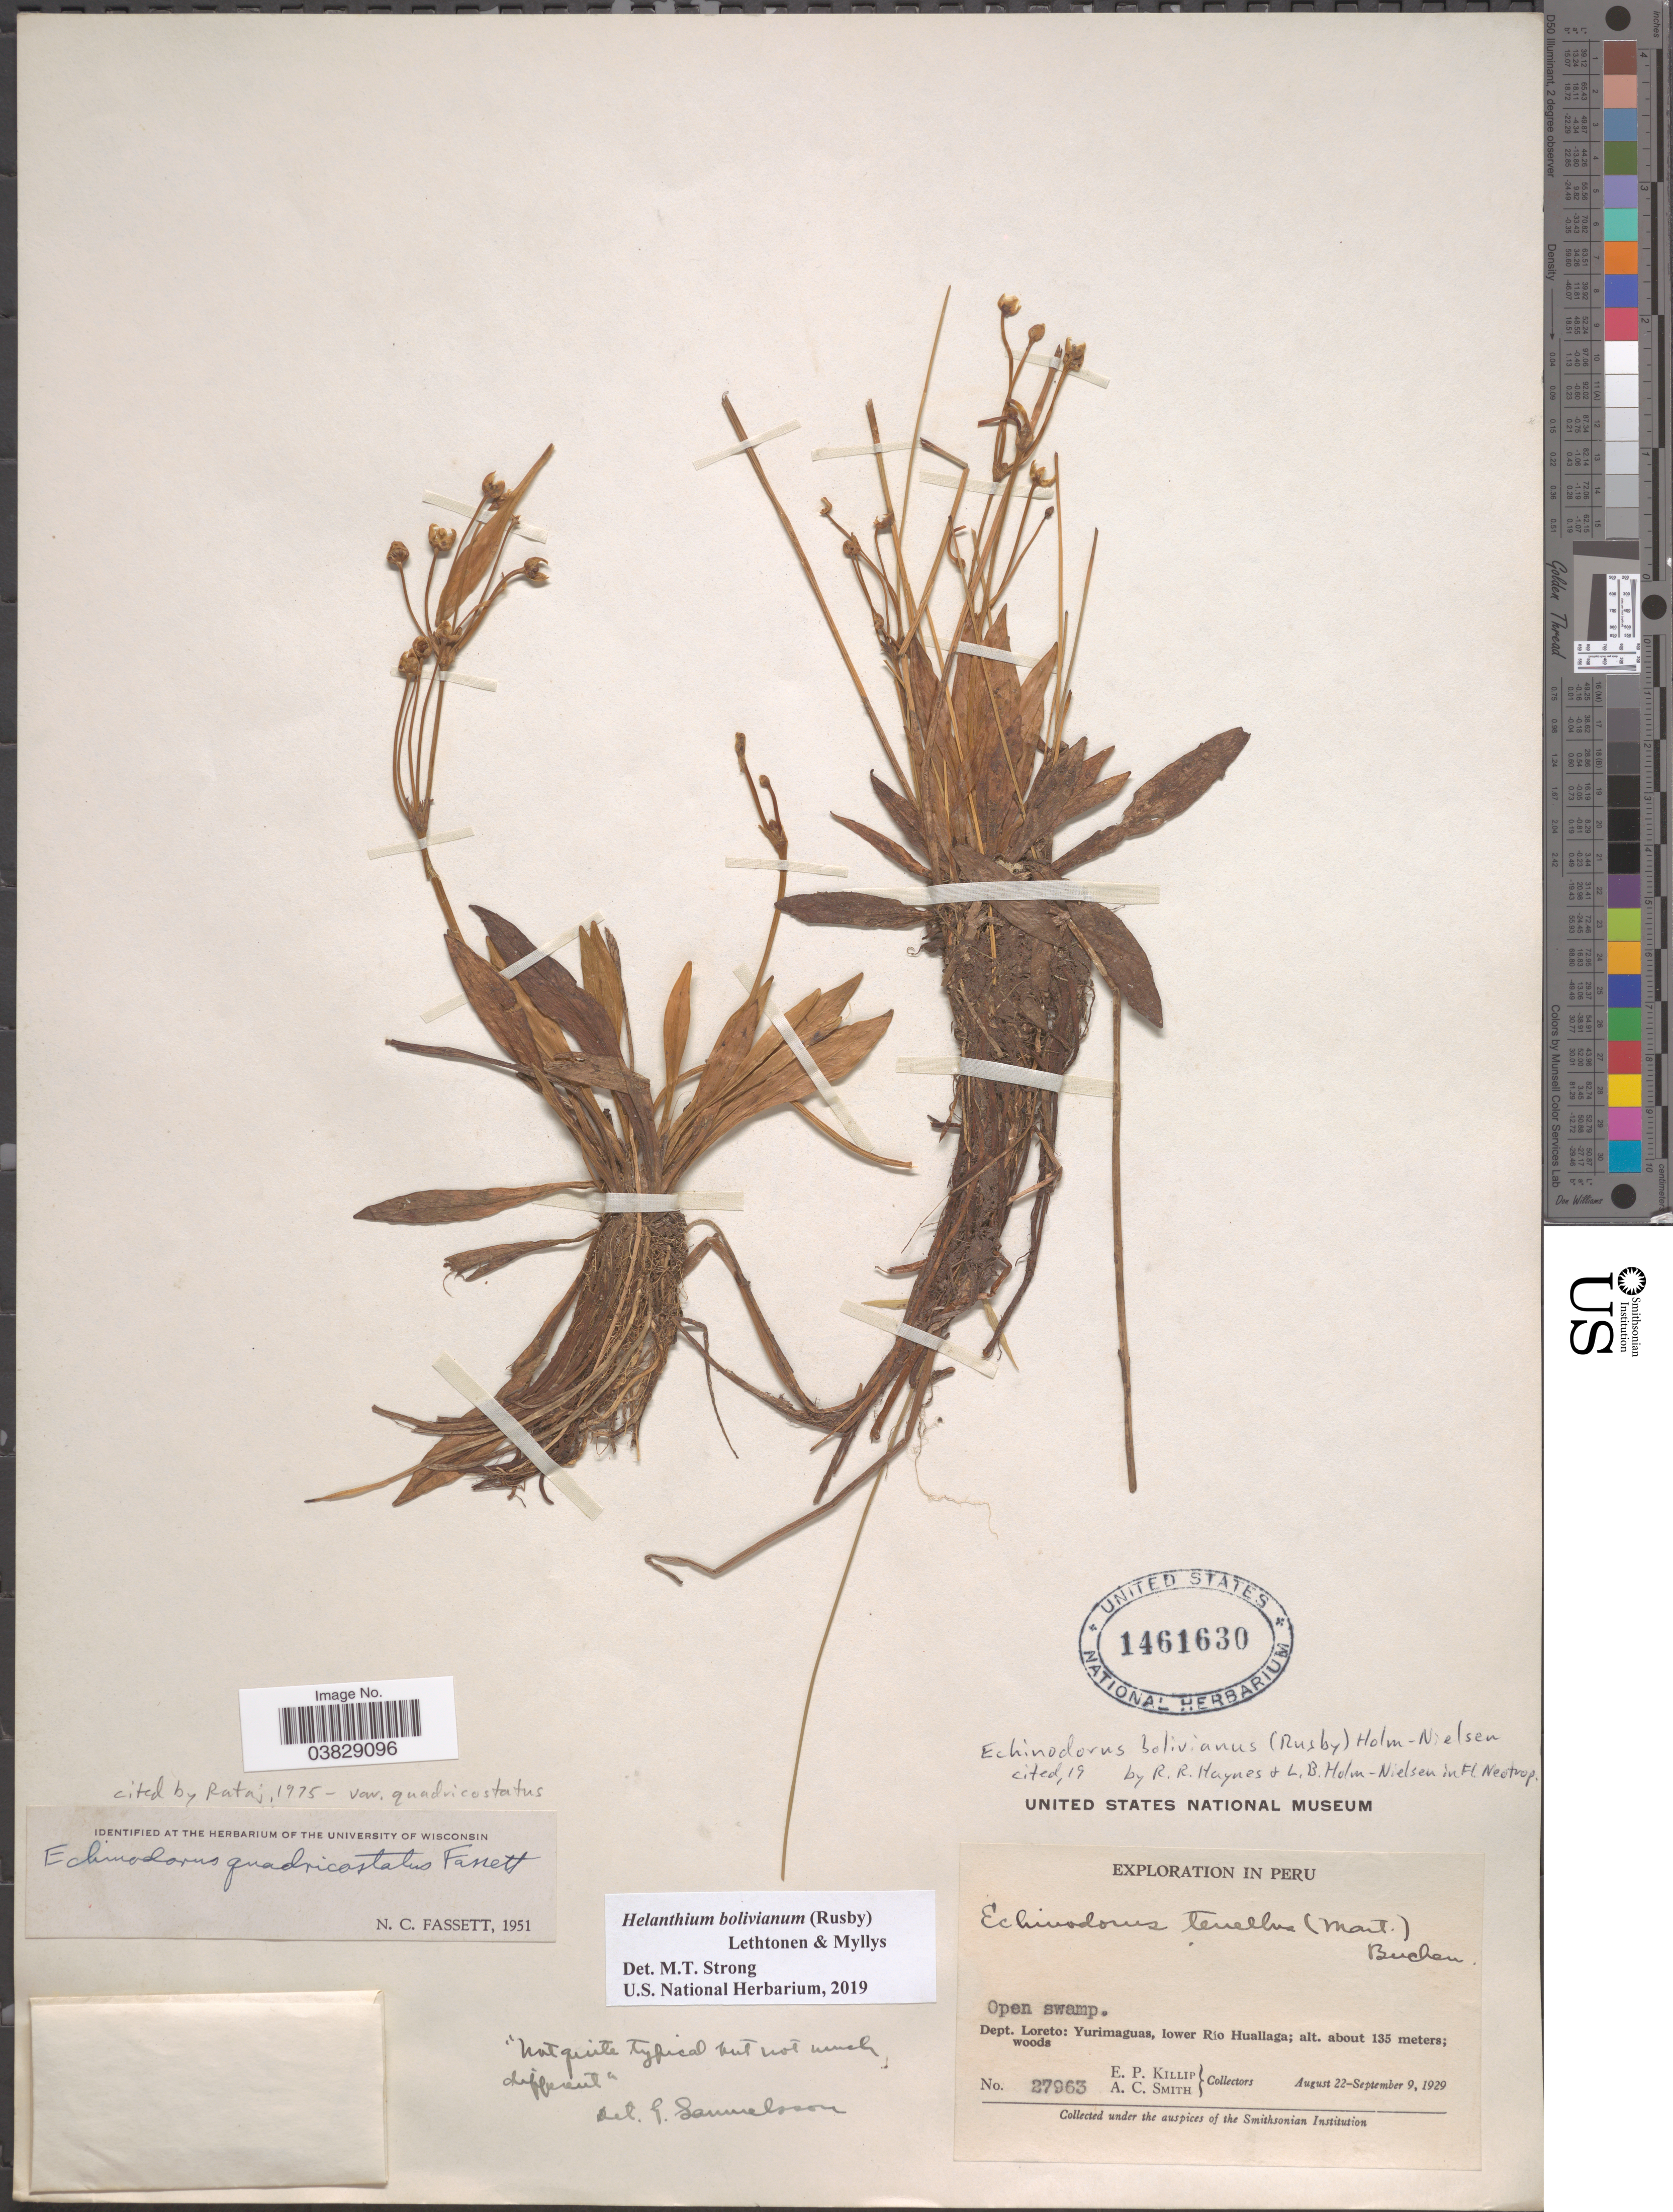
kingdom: Plantae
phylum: Tracheophyta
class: Liliopsida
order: Alismatales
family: Alismataceae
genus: Helanthium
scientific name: Helanthium bolivianum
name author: (Rusby) Lehtonen & Myllys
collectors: E. P. Killip & A. C. Smith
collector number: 27963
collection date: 1929-08-22/1929-09-09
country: Peru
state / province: Loreto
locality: Dept. Loreto: Yurimaguas, lower Rio Huallaga.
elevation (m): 135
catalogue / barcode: US 1461630